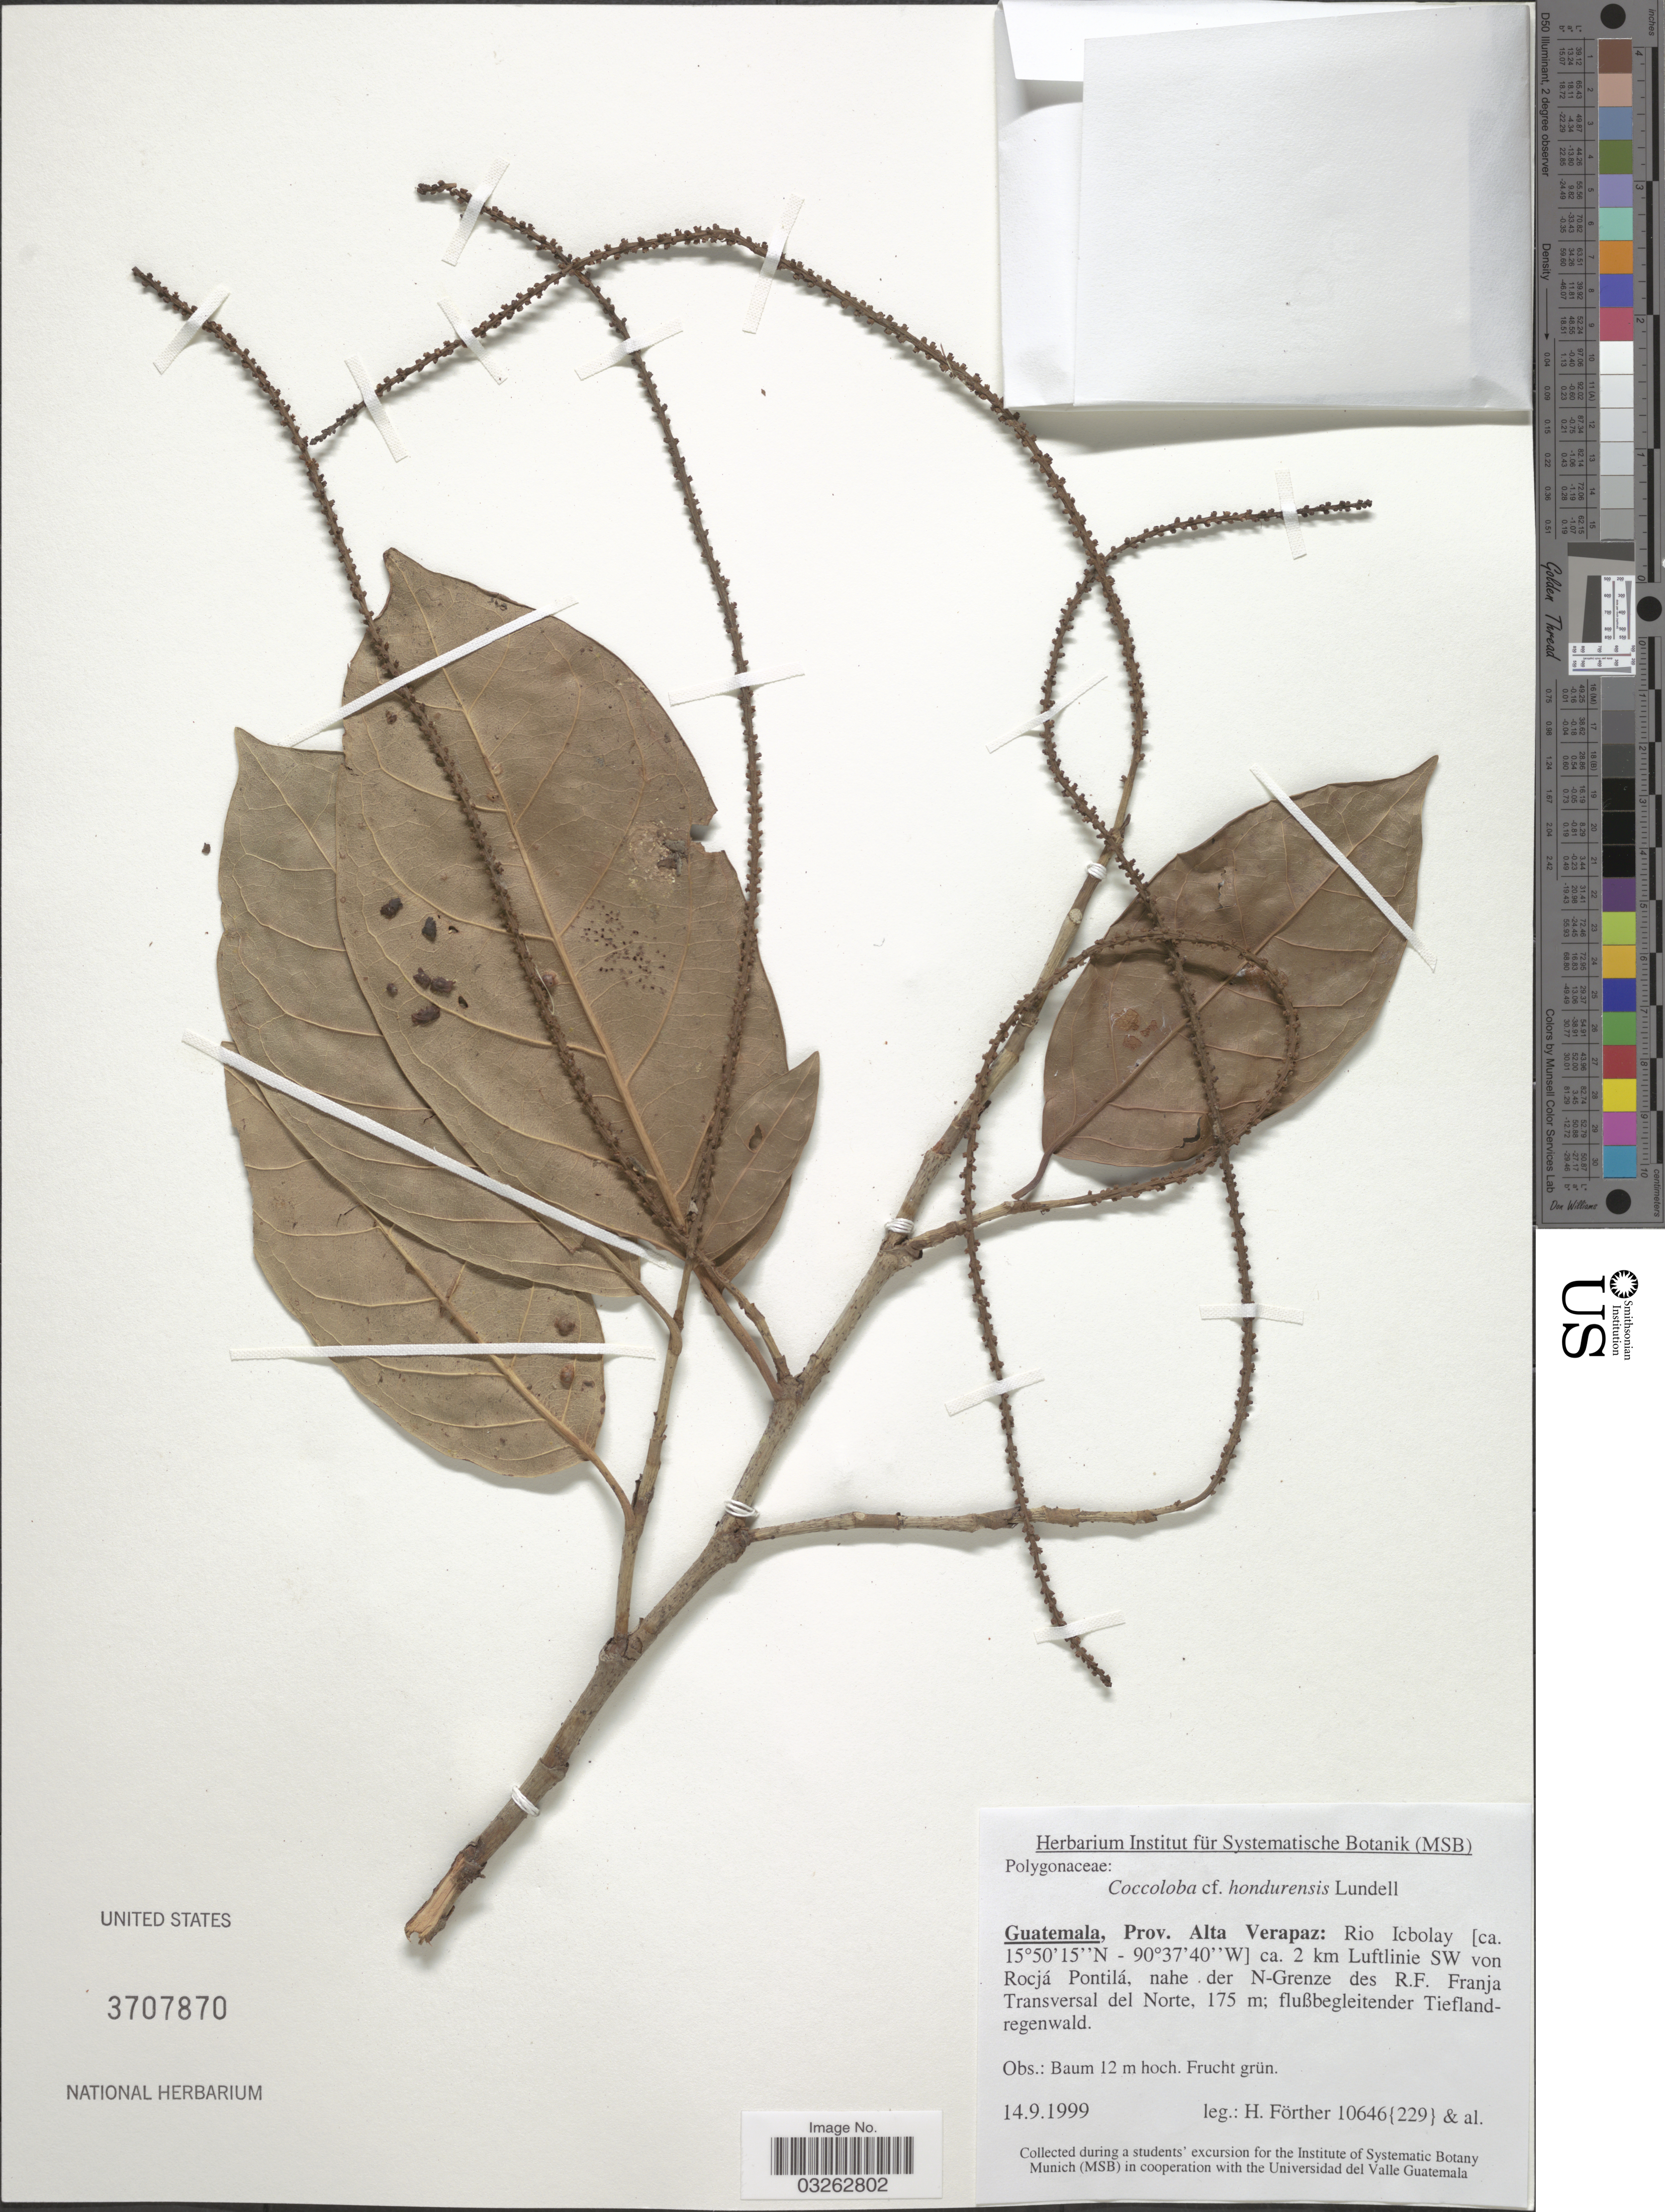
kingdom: Plantae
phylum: Tracheophyta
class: Magnoliopsida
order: Caryophyllales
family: Polygonaceae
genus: Coccoloba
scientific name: Coccoloba hondurensis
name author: Lundell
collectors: H. Förther & et al.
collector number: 10646{229}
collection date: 1999-09-14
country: Guatemala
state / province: Alta Verapaz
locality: Rio Icbolay, ca. 2 km Luftlinie SW von Rocjá Pontilá, nahe der N-Grenze des R.F. Franja Transversal del Norte.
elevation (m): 175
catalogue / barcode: US 3707870